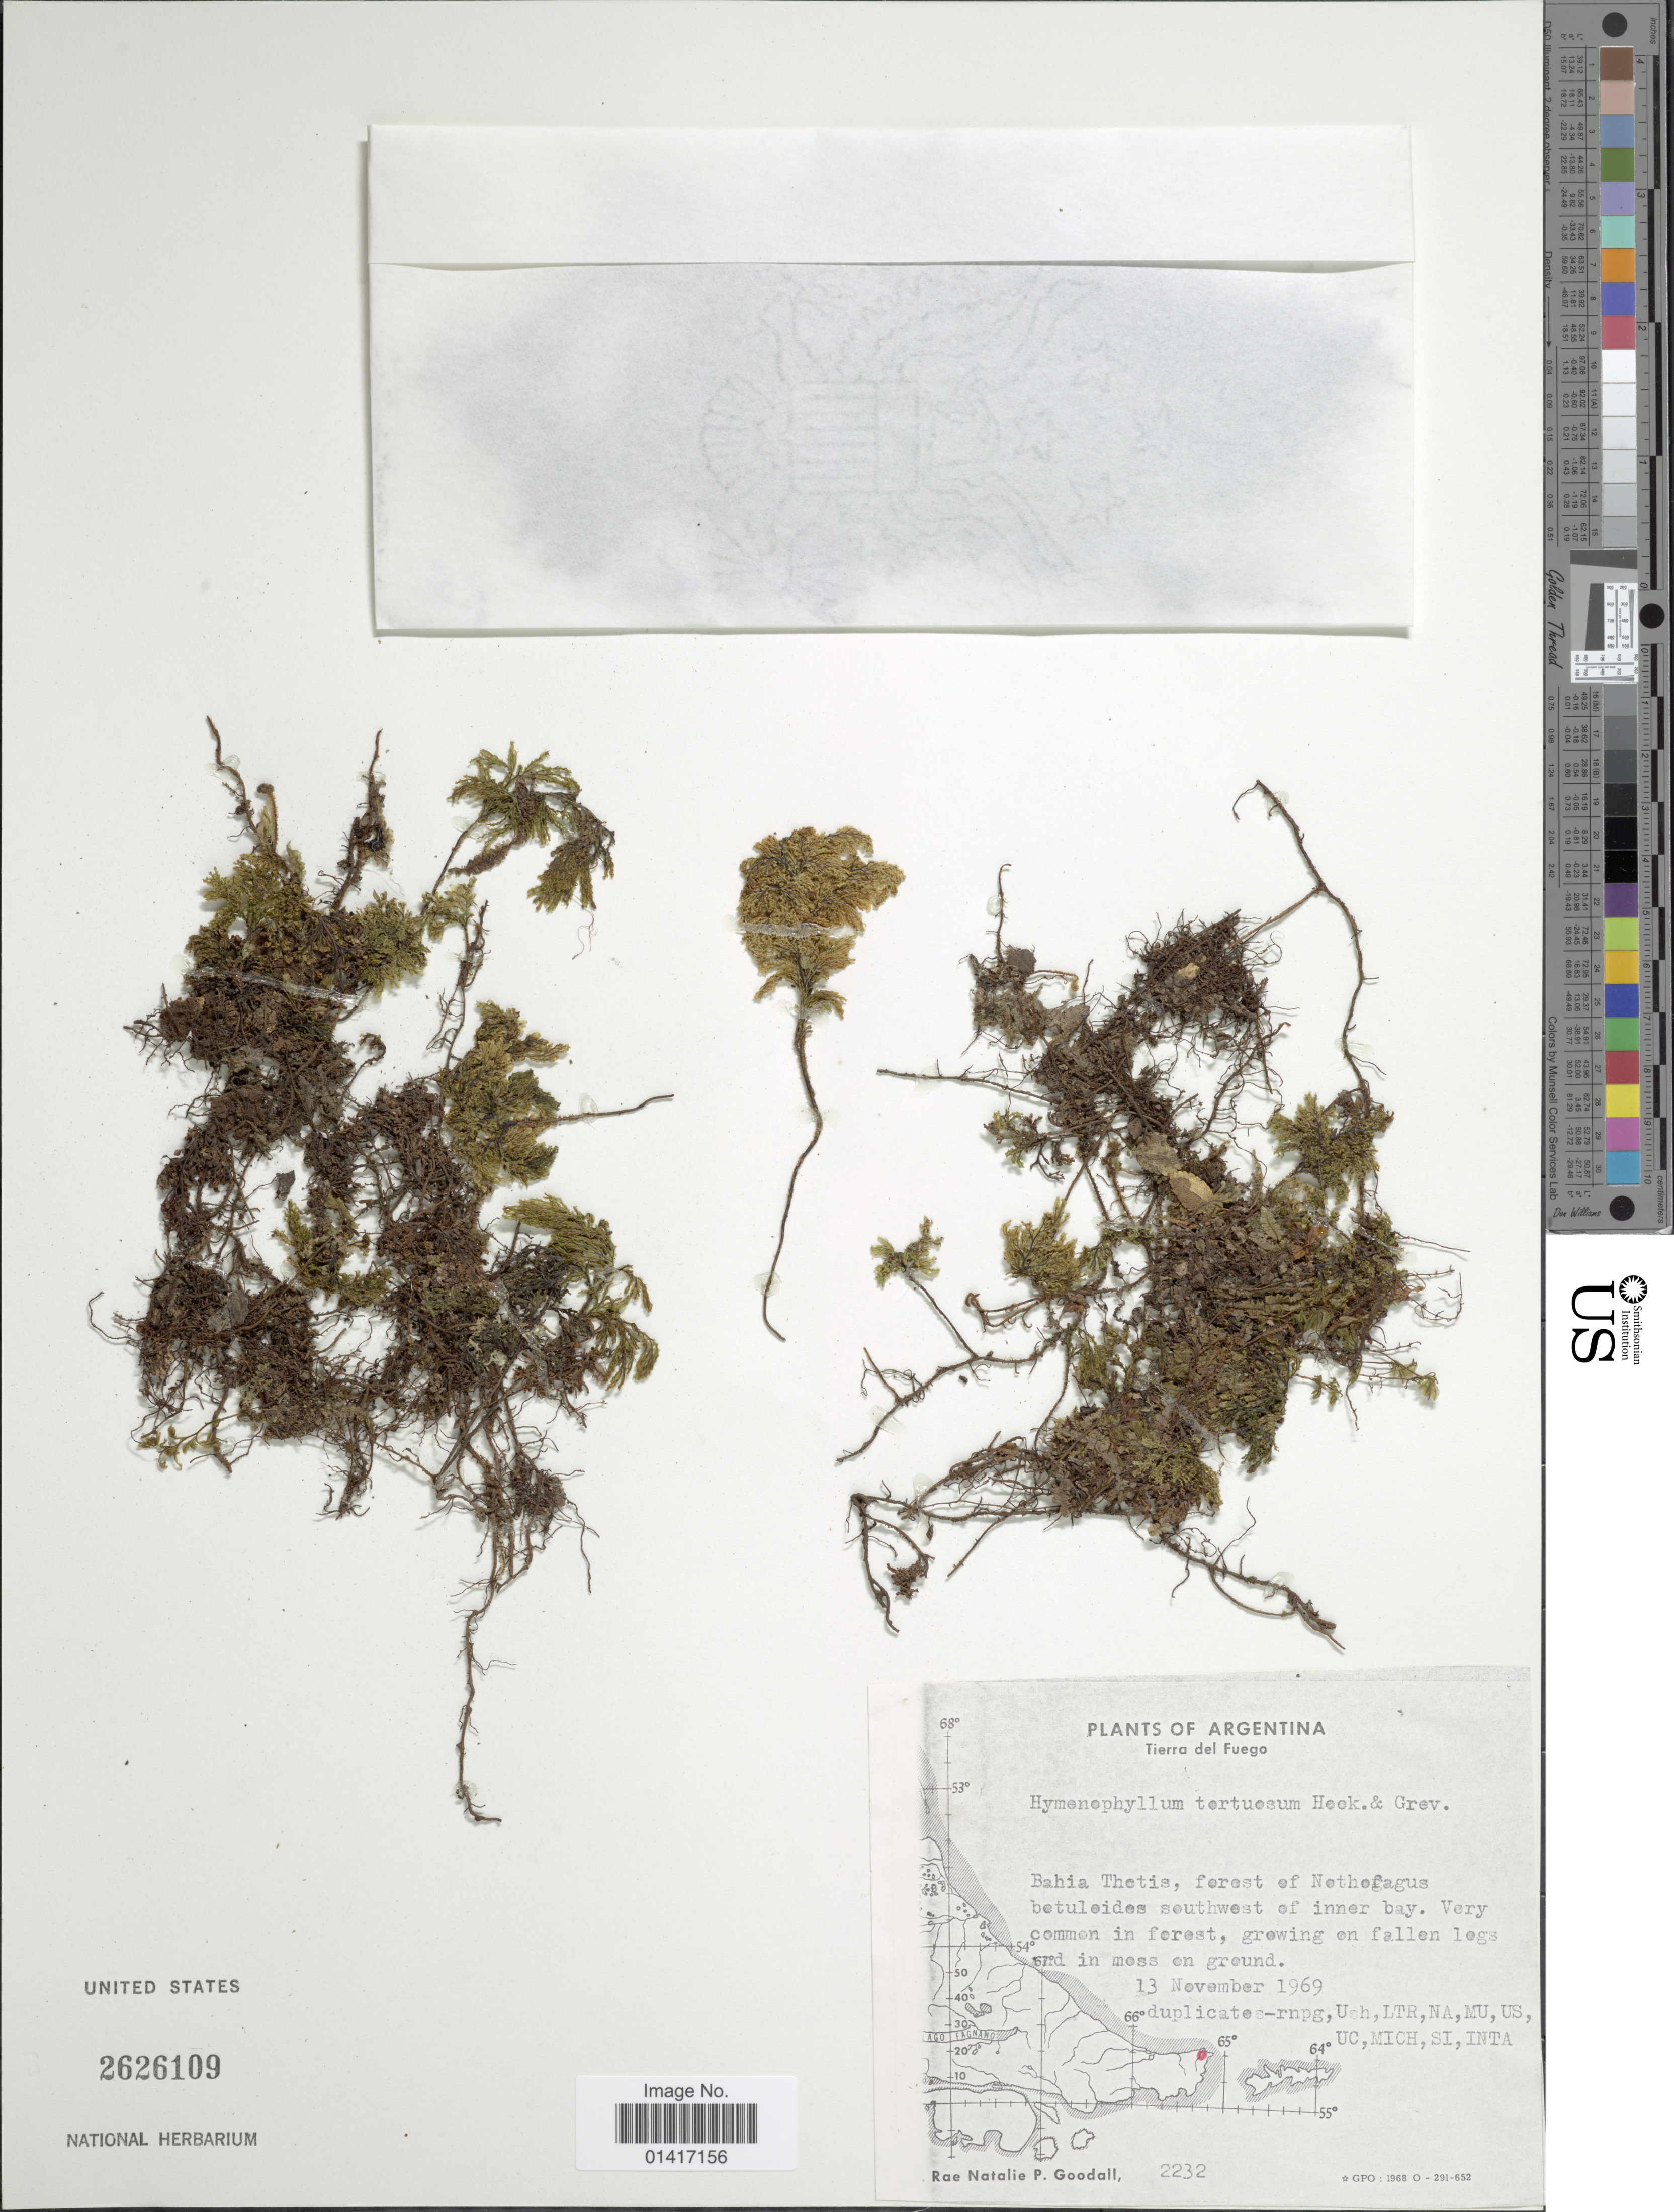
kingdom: Plantae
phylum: Tracheophyta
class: Polypodiopsida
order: Hymenophyllales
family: Hymenophyllaceae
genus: Hymenophyllum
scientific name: Hymenophyllum tortuosum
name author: Hook. & Grev.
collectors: R. Goodall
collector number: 2232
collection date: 1969-11-13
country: Argentina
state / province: Tierra del Fuego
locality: Bahia Thetis, forest of Nethefagus betuleides southwest of inner bay, Very common in forest, growing on fallen logs in moss on ground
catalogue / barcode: US 2626109